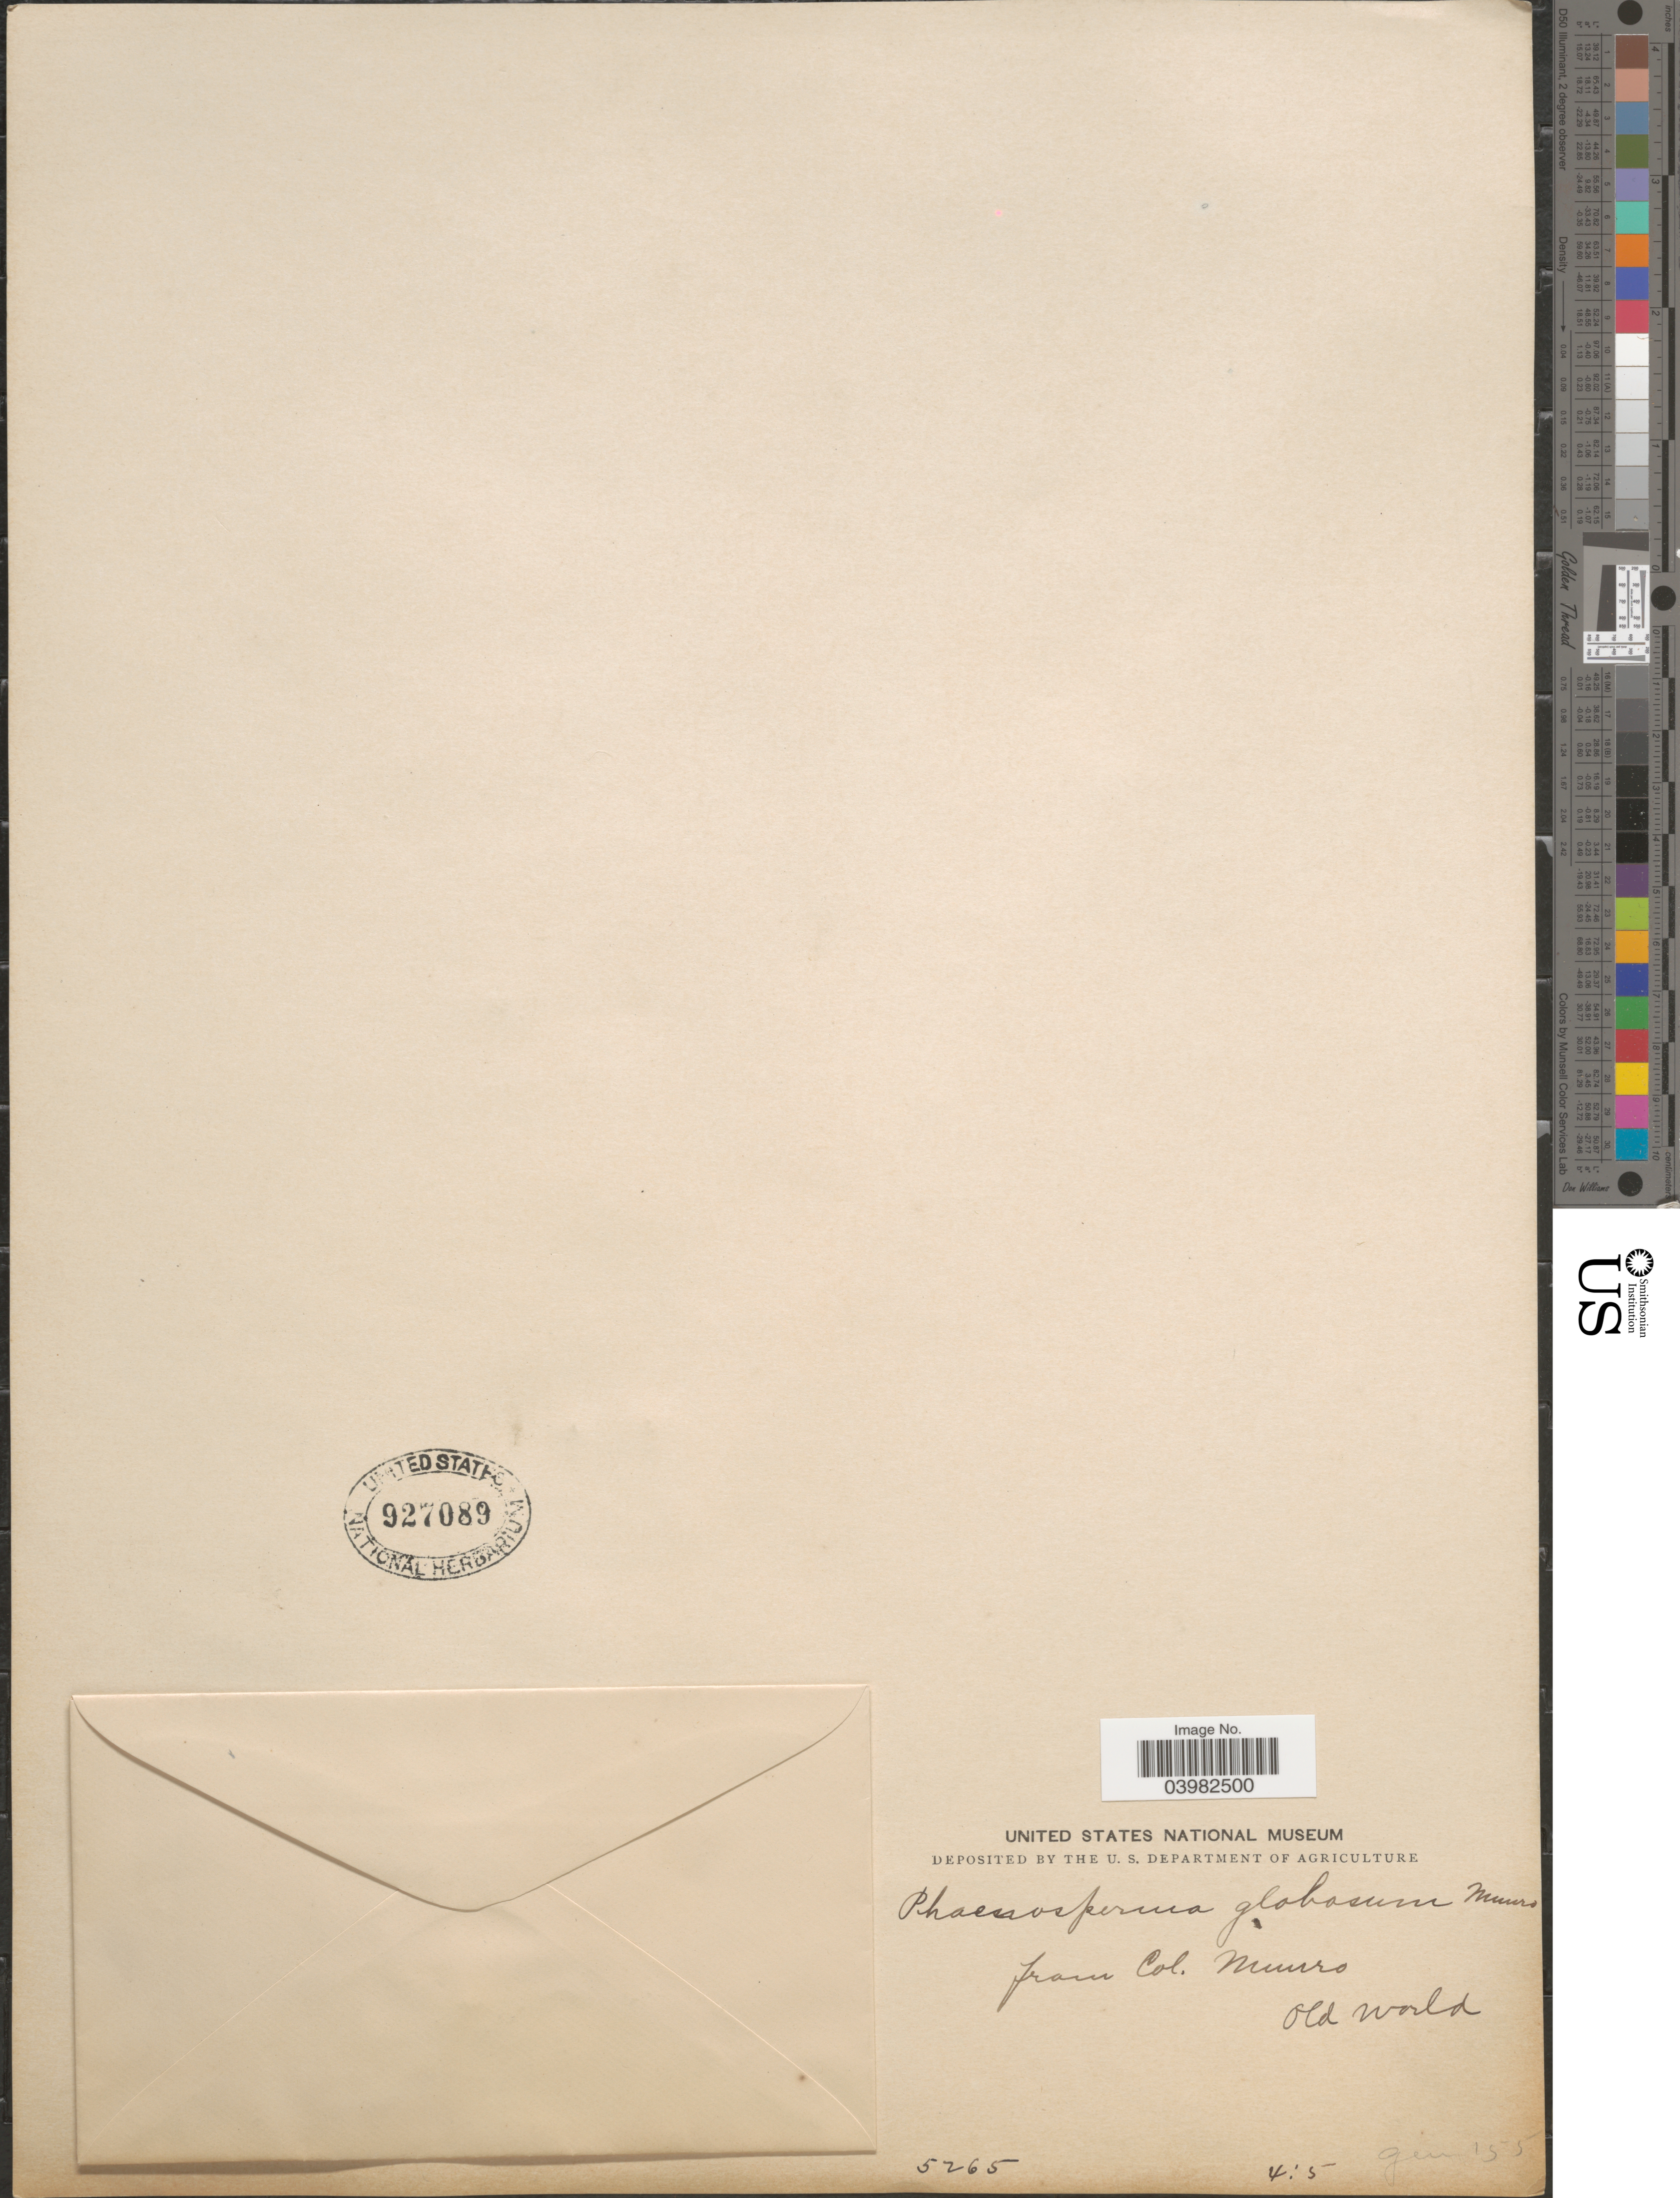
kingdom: Plantae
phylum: Tracheophyta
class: Liliopsida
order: Poales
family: Poaceae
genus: Phaenosperma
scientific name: Phaenosperma globosum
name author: Munro ex Benth.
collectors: Munro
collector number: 5265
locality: Old World.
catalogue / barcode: US 927089